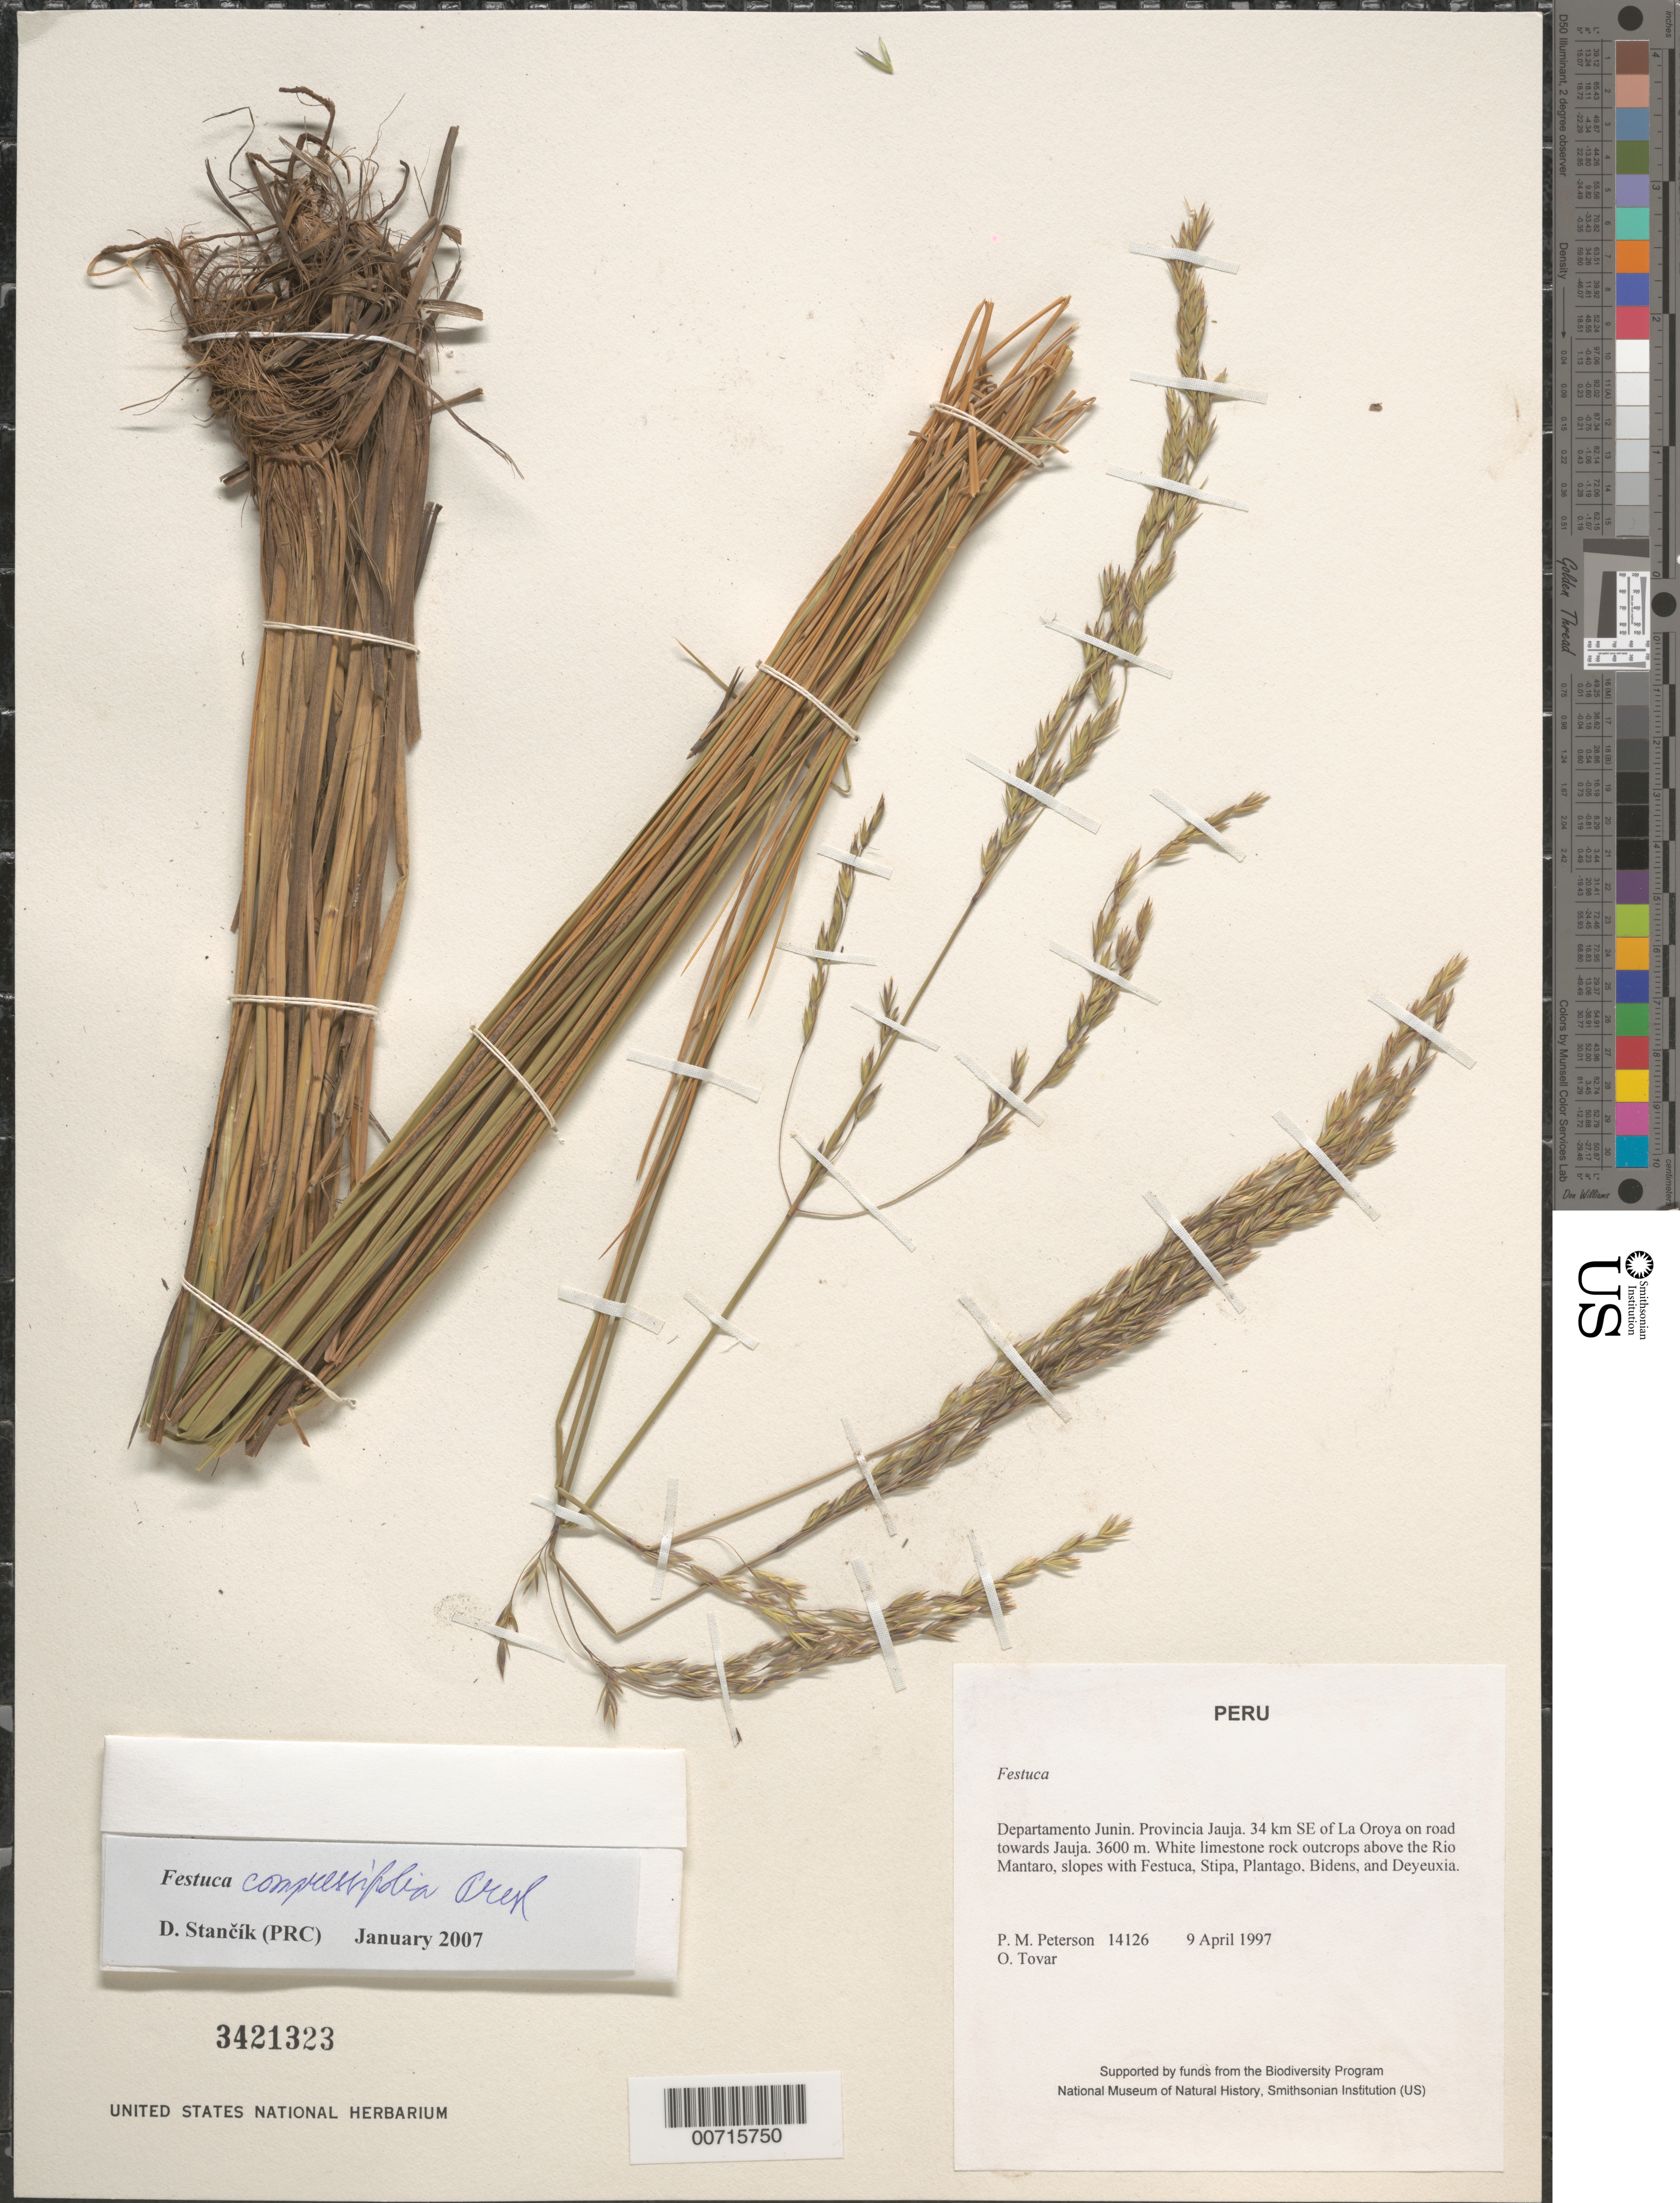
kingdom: Plantae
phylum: Tracheophyta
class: Liliopsida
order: Poales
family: Poaceae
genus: Festuca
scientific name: Festuca compressifolia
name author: J. Presl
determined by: Stancik, D.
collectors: P. M. Peterson & Ó. Tovar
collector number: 14126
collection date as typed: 09 Apr 1997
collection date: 1997-04-09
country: Peru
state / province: Junín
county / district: Jauja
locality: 34 km SE of La Oroya on road towards Jauja.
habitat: White limestone rock outcrops above the Rio Mantaro, slopes with Festuca, Stipa, Plantago, Bidens, and Deyeuxia.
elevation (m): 3600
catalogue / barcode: US 3421323